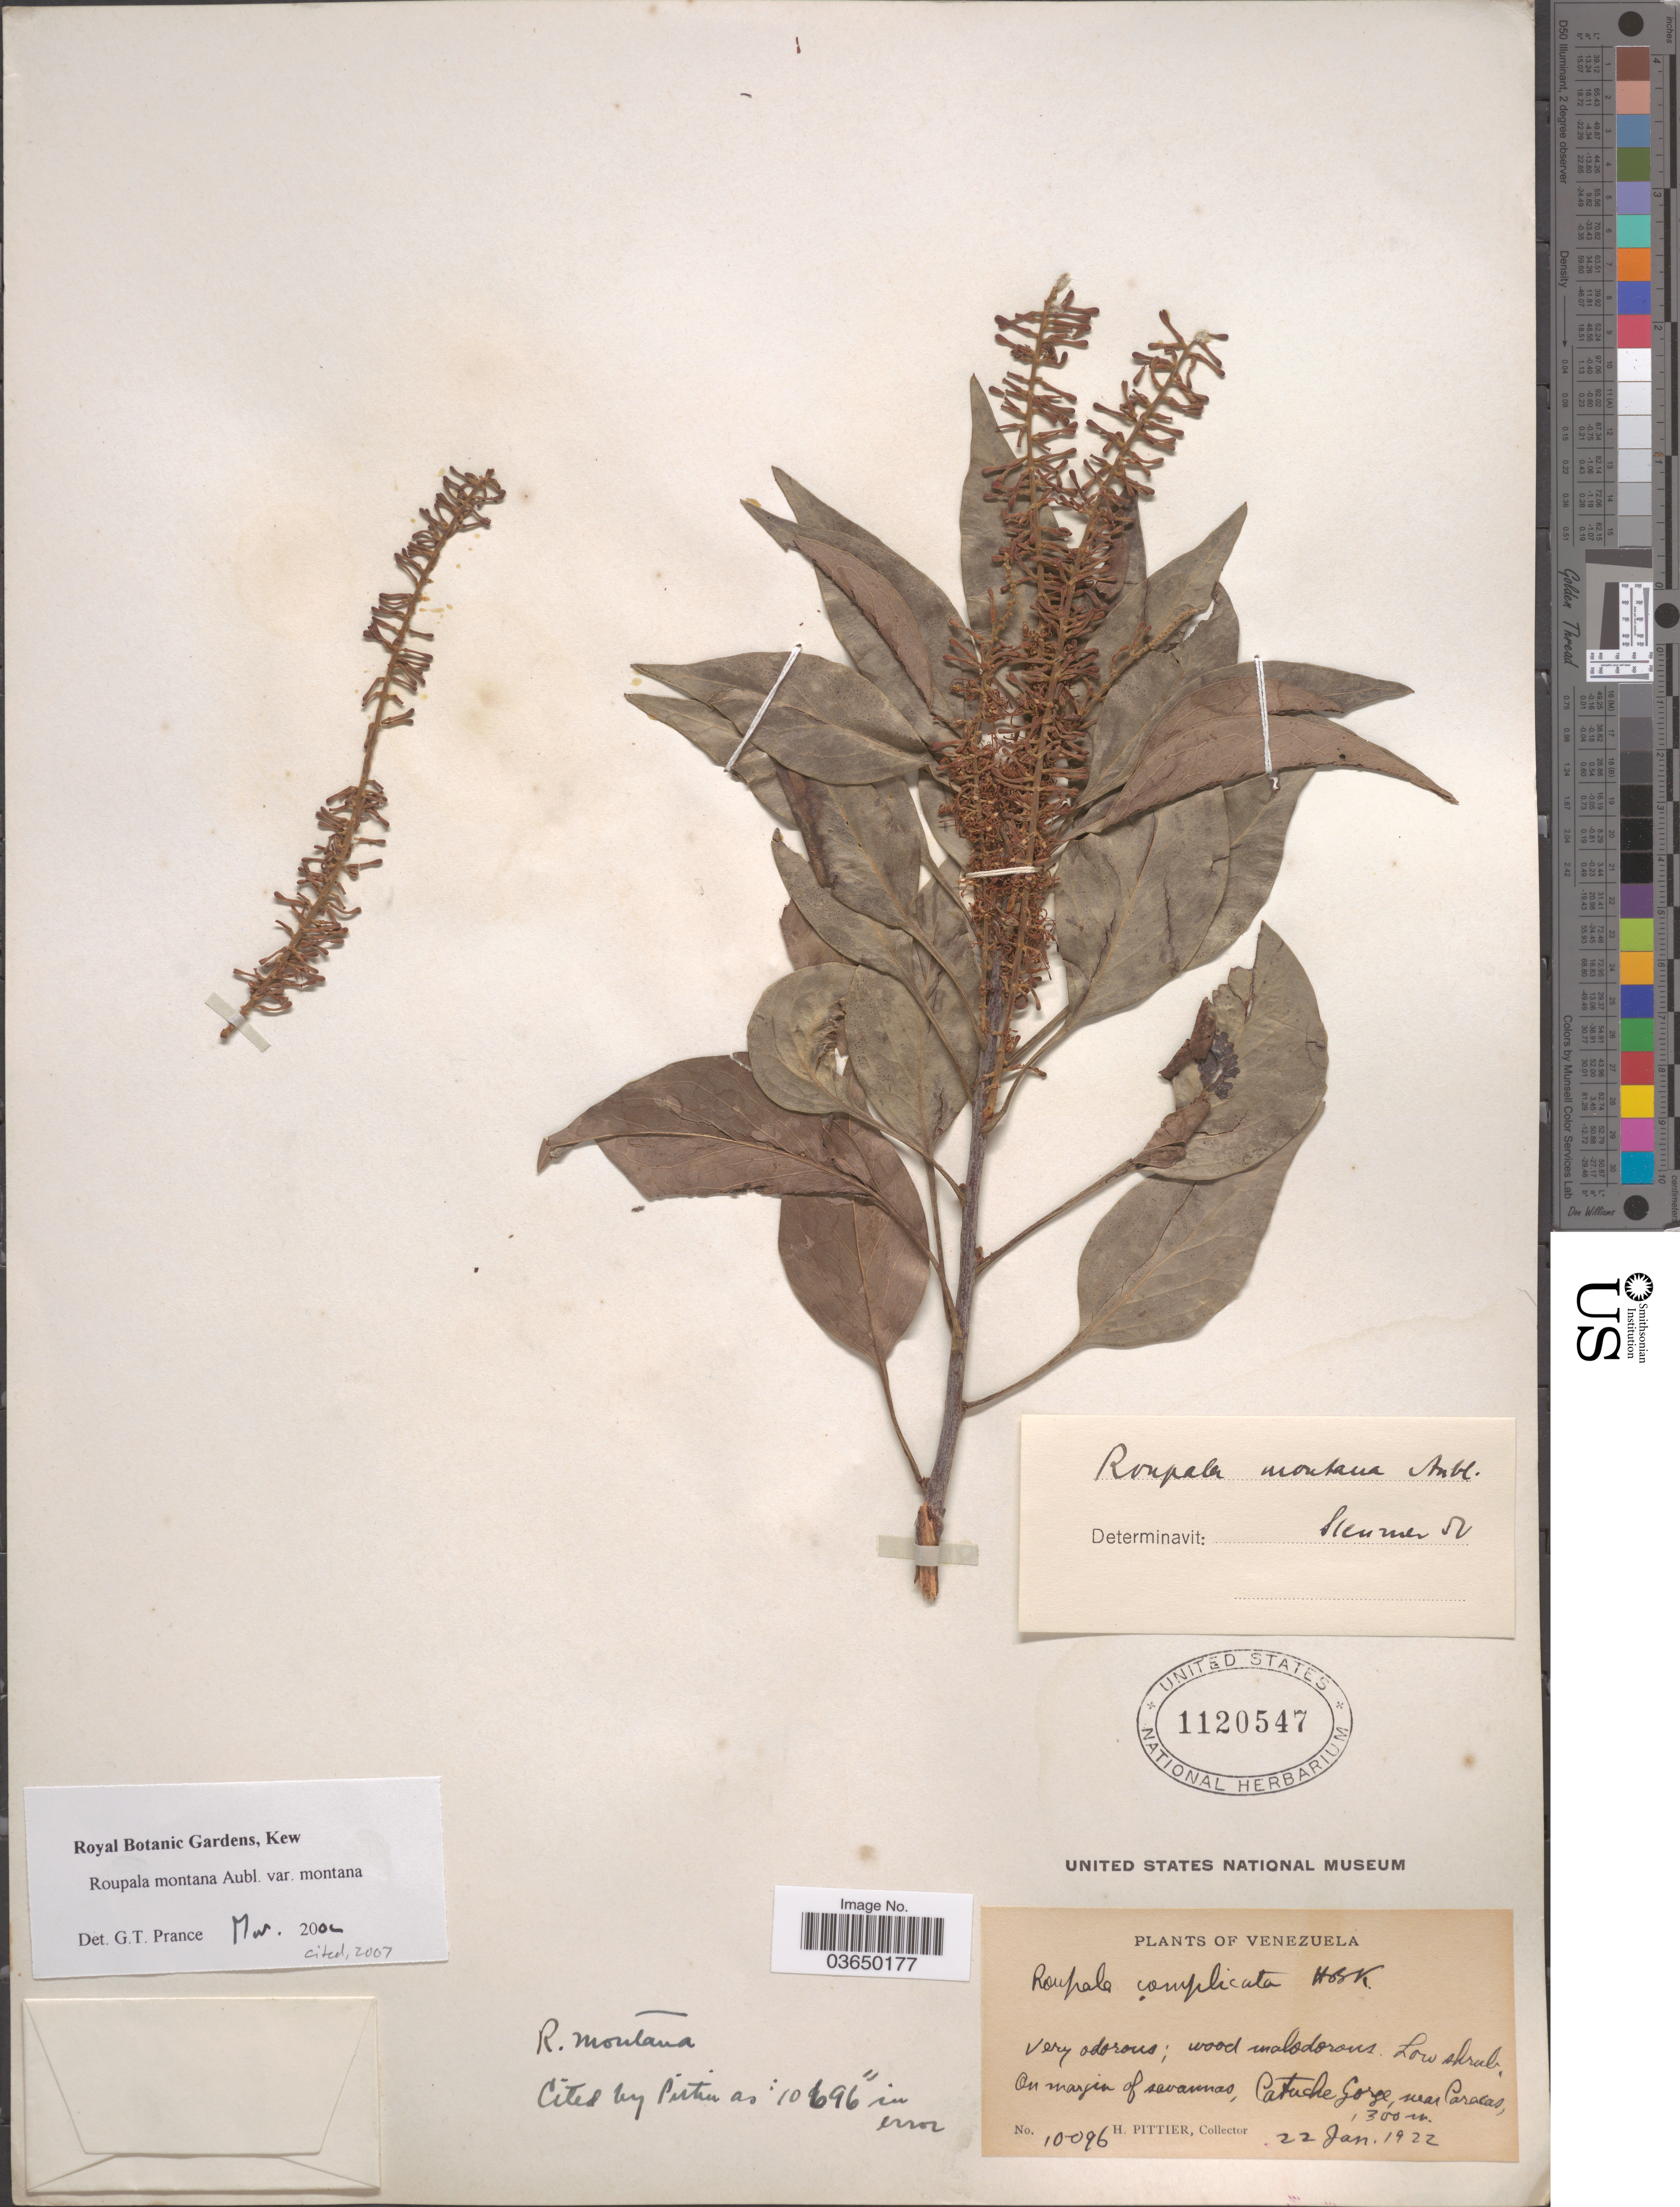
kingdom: Plantae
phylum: Tracheophyta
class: Magnoliopsida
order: Proteales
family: Proteaceae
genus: Roupala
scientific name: Roupala montana var. montana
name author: Aubl.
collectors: H. F. Pittier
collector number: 10096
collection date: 1922-01-22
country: Venezuela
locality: Catuche Gorge, near Caracas.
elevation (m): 300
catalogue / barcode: US 1120547